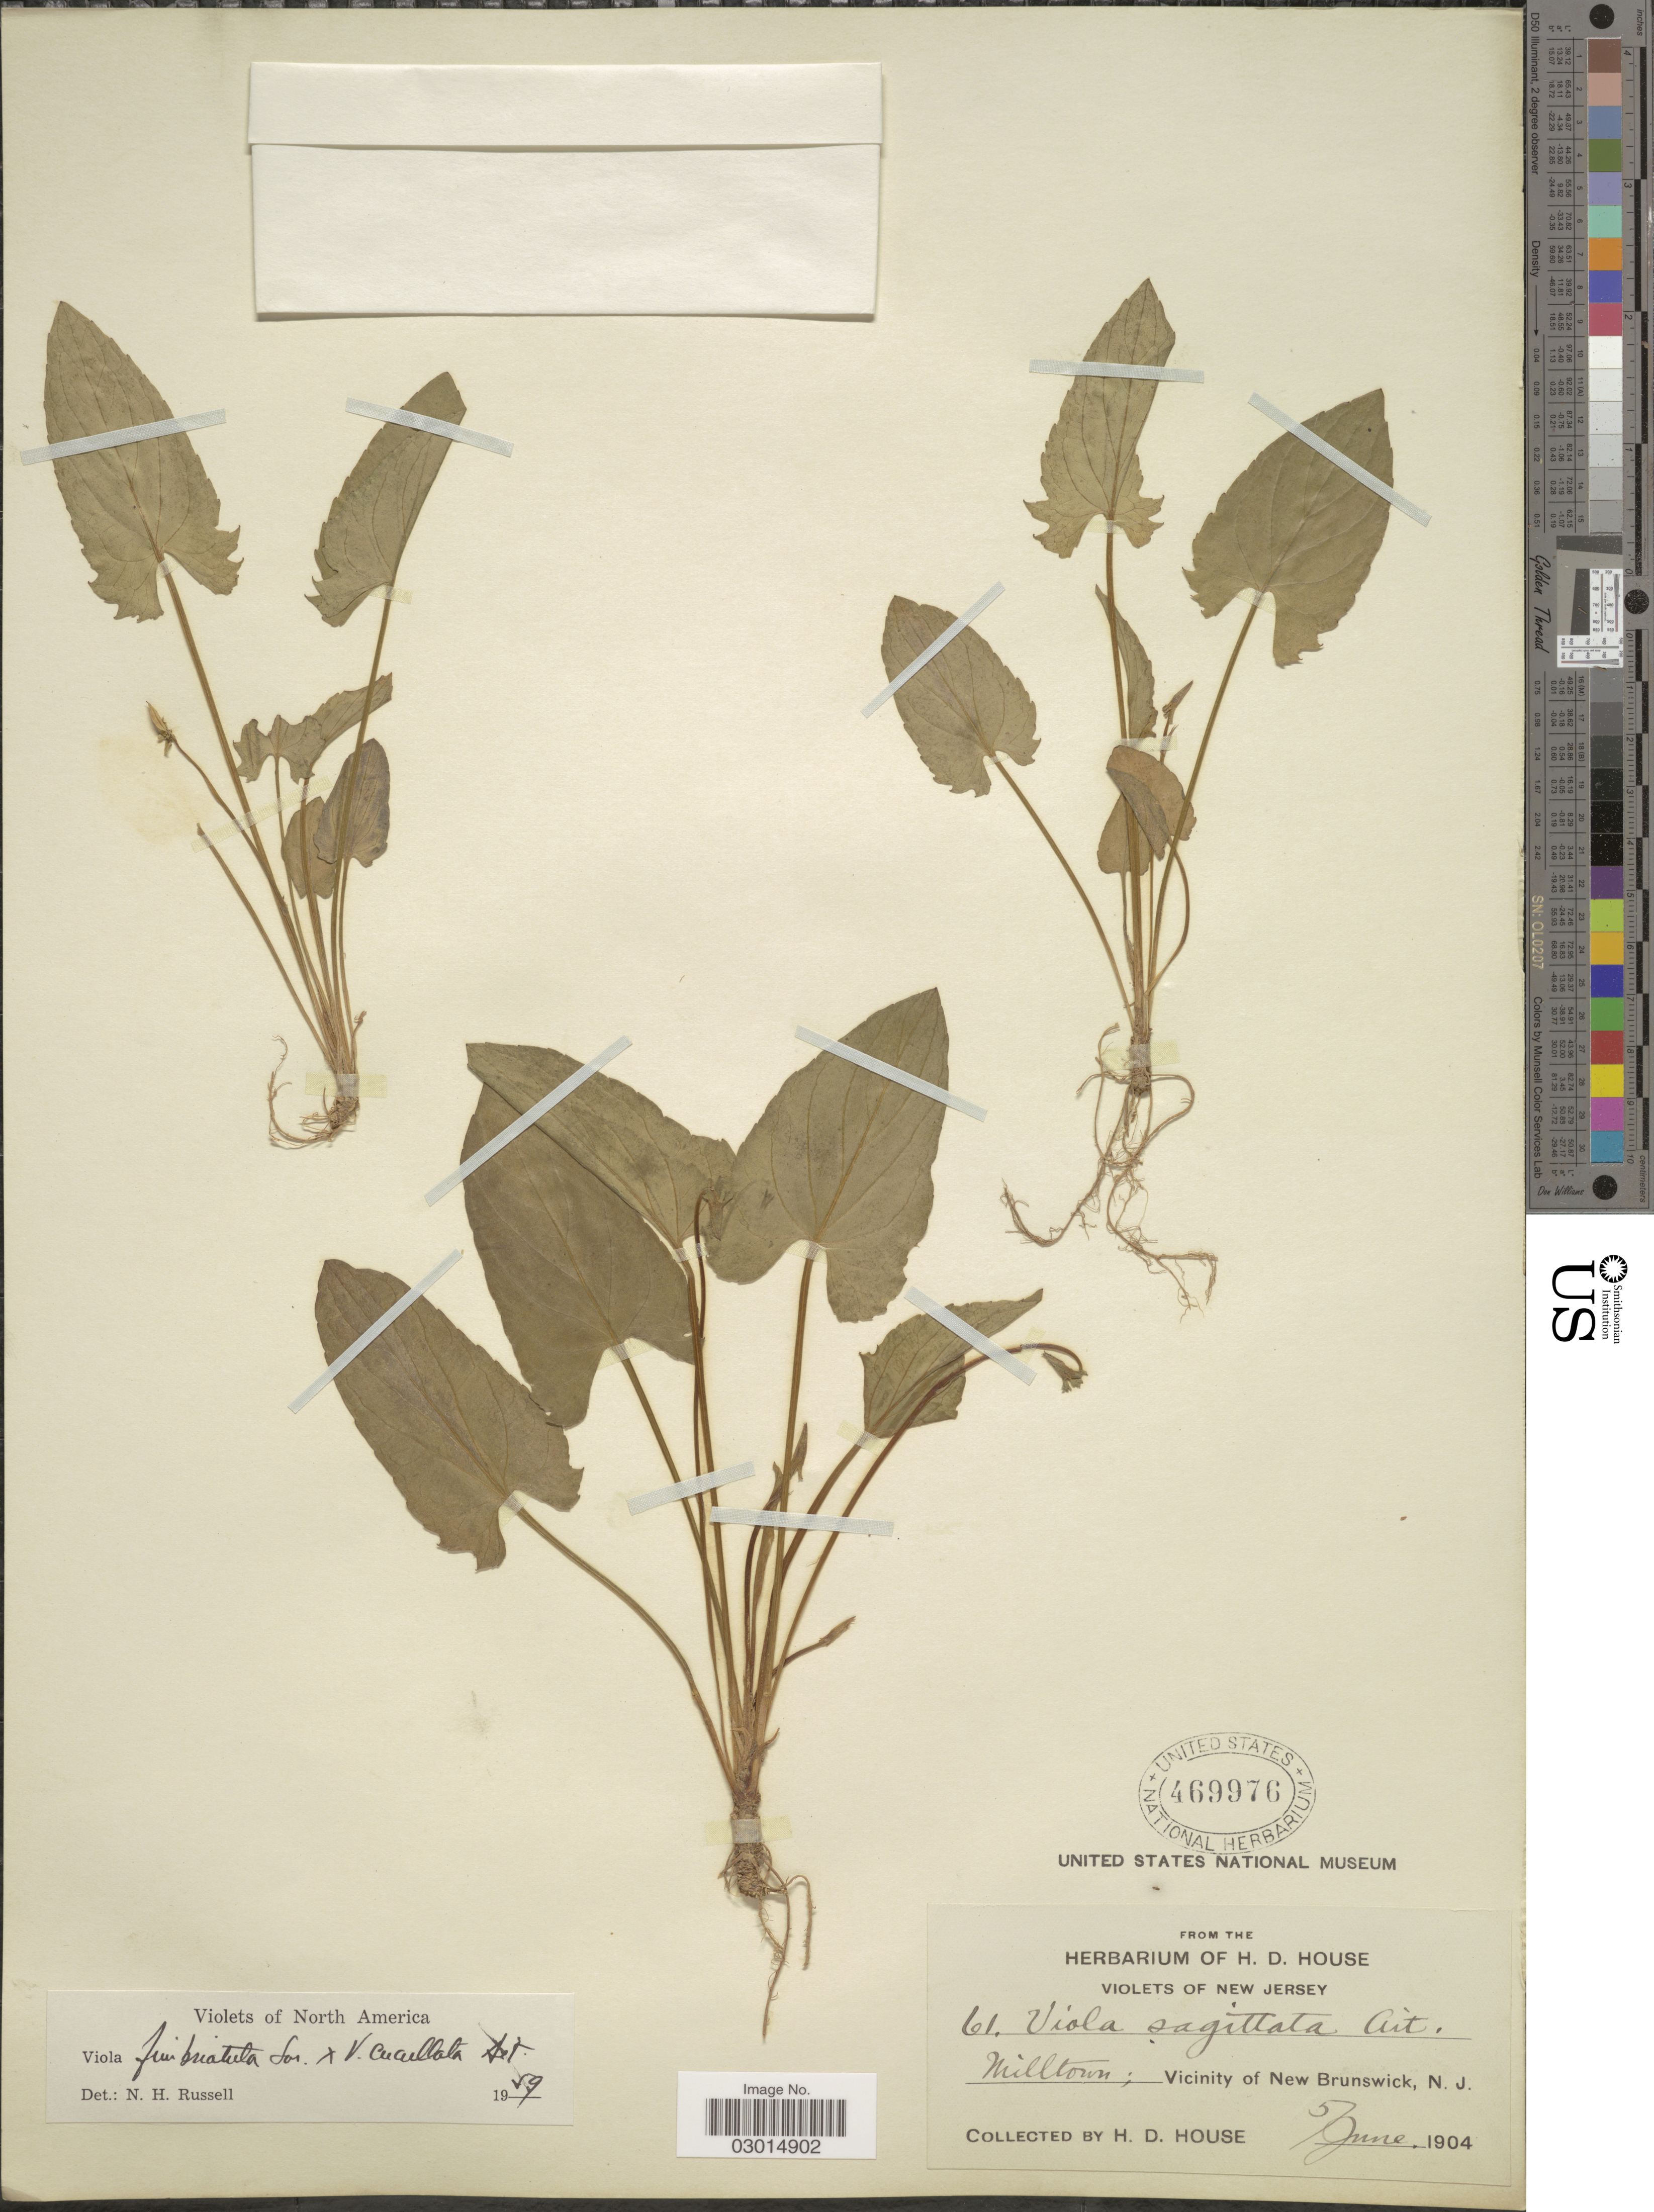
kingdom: Plantae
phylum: Tracheophyta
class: Magnoliopsida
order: Malpighiales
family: Violaceae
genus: Viola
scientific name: Viola fimbriatula x V. cucullata Aiton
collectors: H. D. House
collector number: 61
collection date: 1904-06-05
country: United States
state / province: New Jersey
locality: Milltown; Vicinity of New Brunswick.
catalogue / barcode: US 469976